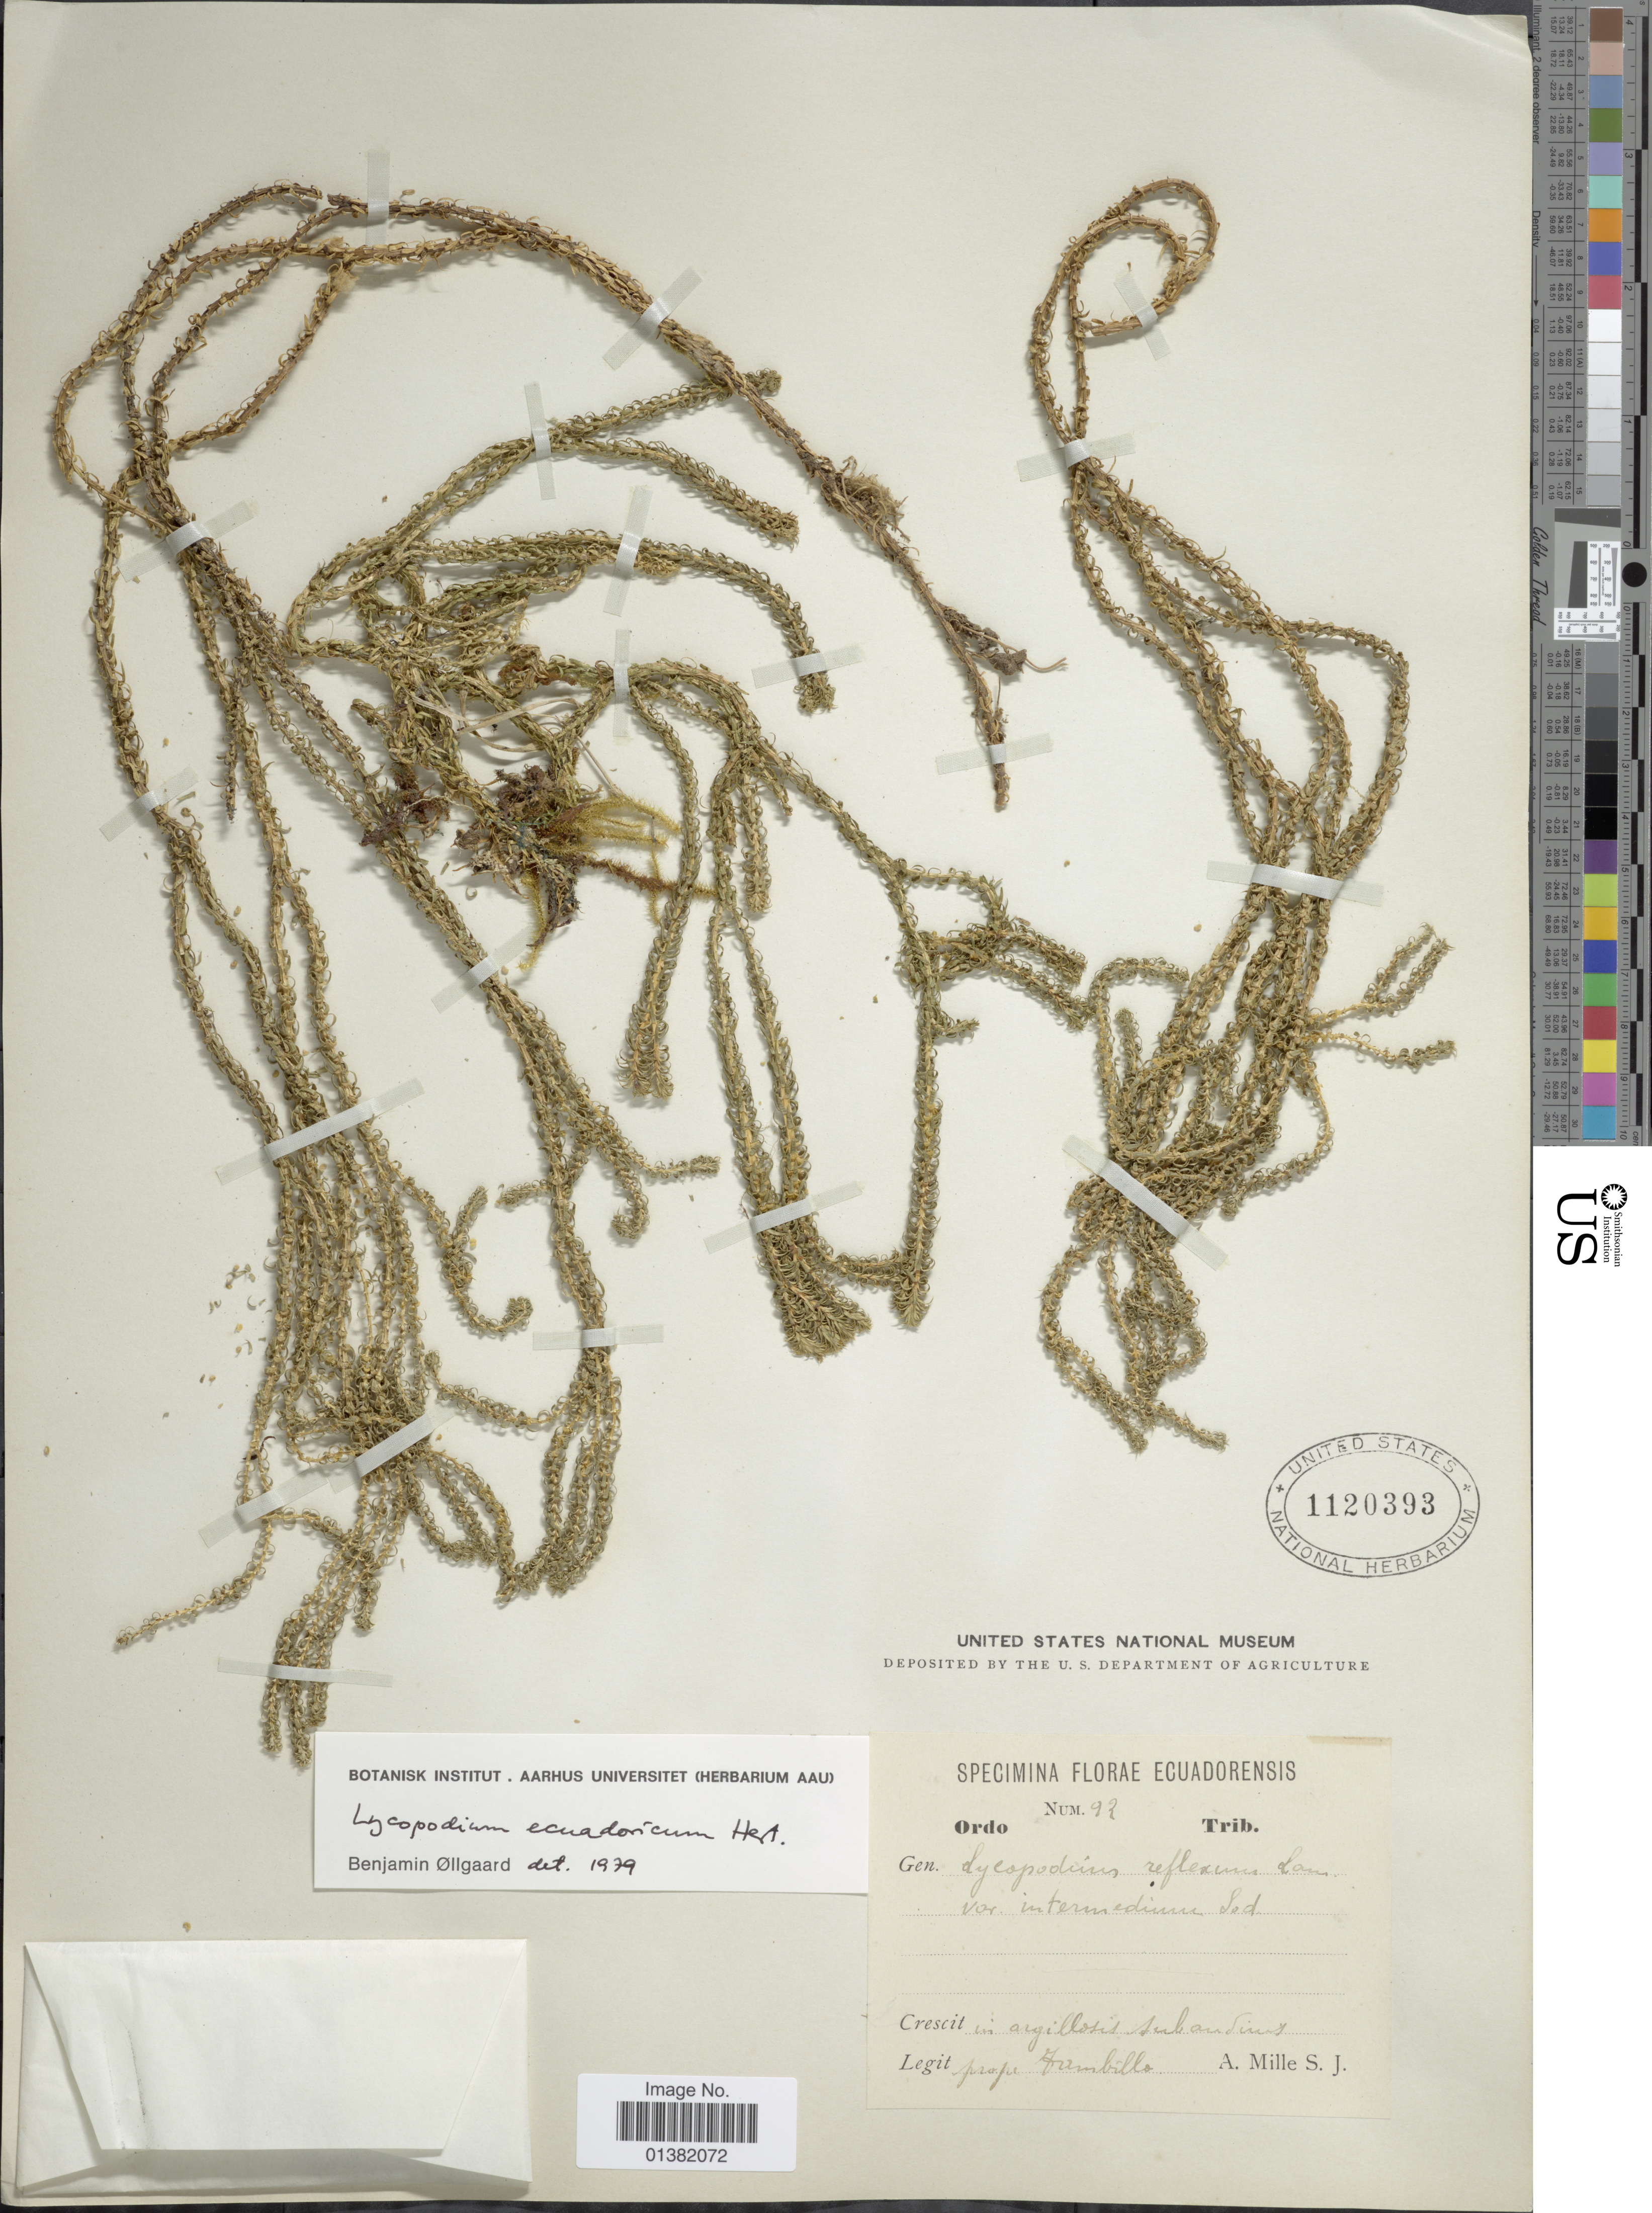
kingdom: Plantae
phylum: Tracheophyta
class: Lycopodiopsida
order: Lycopodiales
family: Lycopodiaceae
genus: Phlegmariurus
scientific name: Phlegmariurus eversus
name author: (Poir.) B. Øllg.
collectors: A. Mille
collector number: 92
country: Ecuador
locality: In argillosis subandinis prope Tambillo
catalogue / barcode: US 1120393